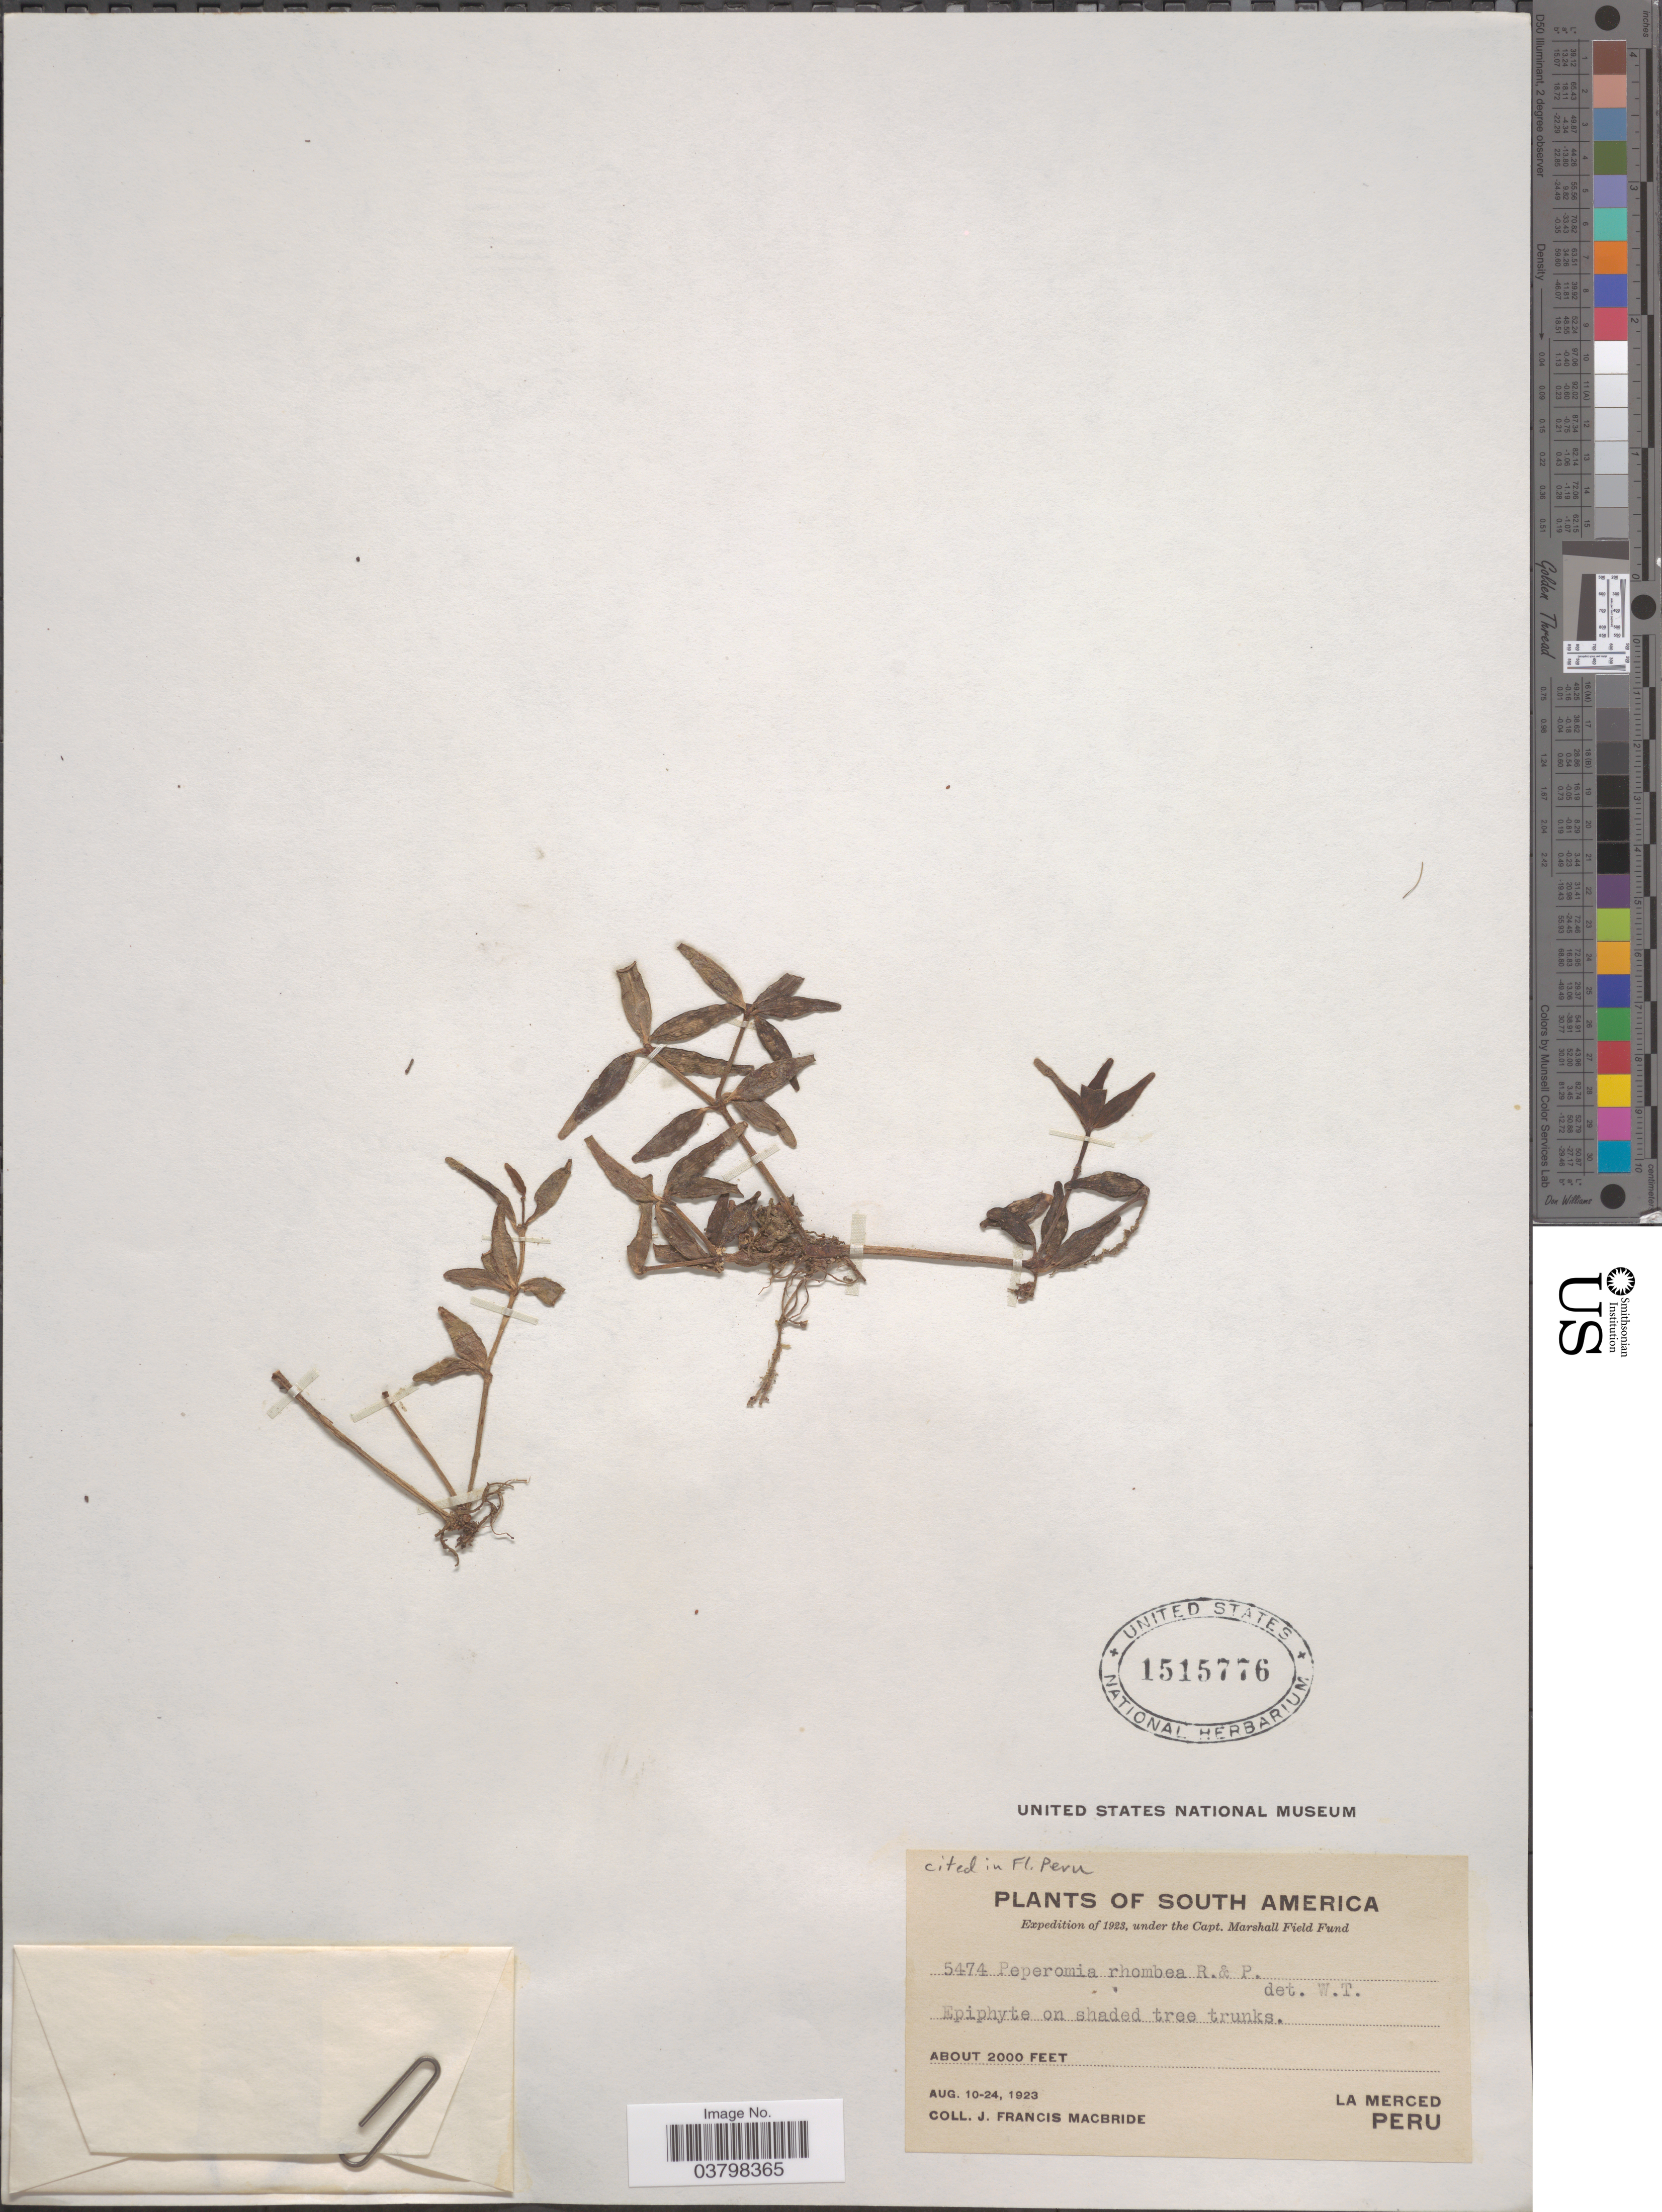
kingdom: Plantae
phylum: Tracheophyta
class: Magnoliopsida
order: Piperales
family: Piperaceae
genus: Peperomia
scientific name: Peperomia rhombea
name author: Ruiz & Pav.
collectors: J. F. Macbride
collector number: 5474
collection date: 1923-08-10/1923-08-24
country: Peru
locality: La Merced.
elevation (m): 610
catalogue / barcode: US 1515776